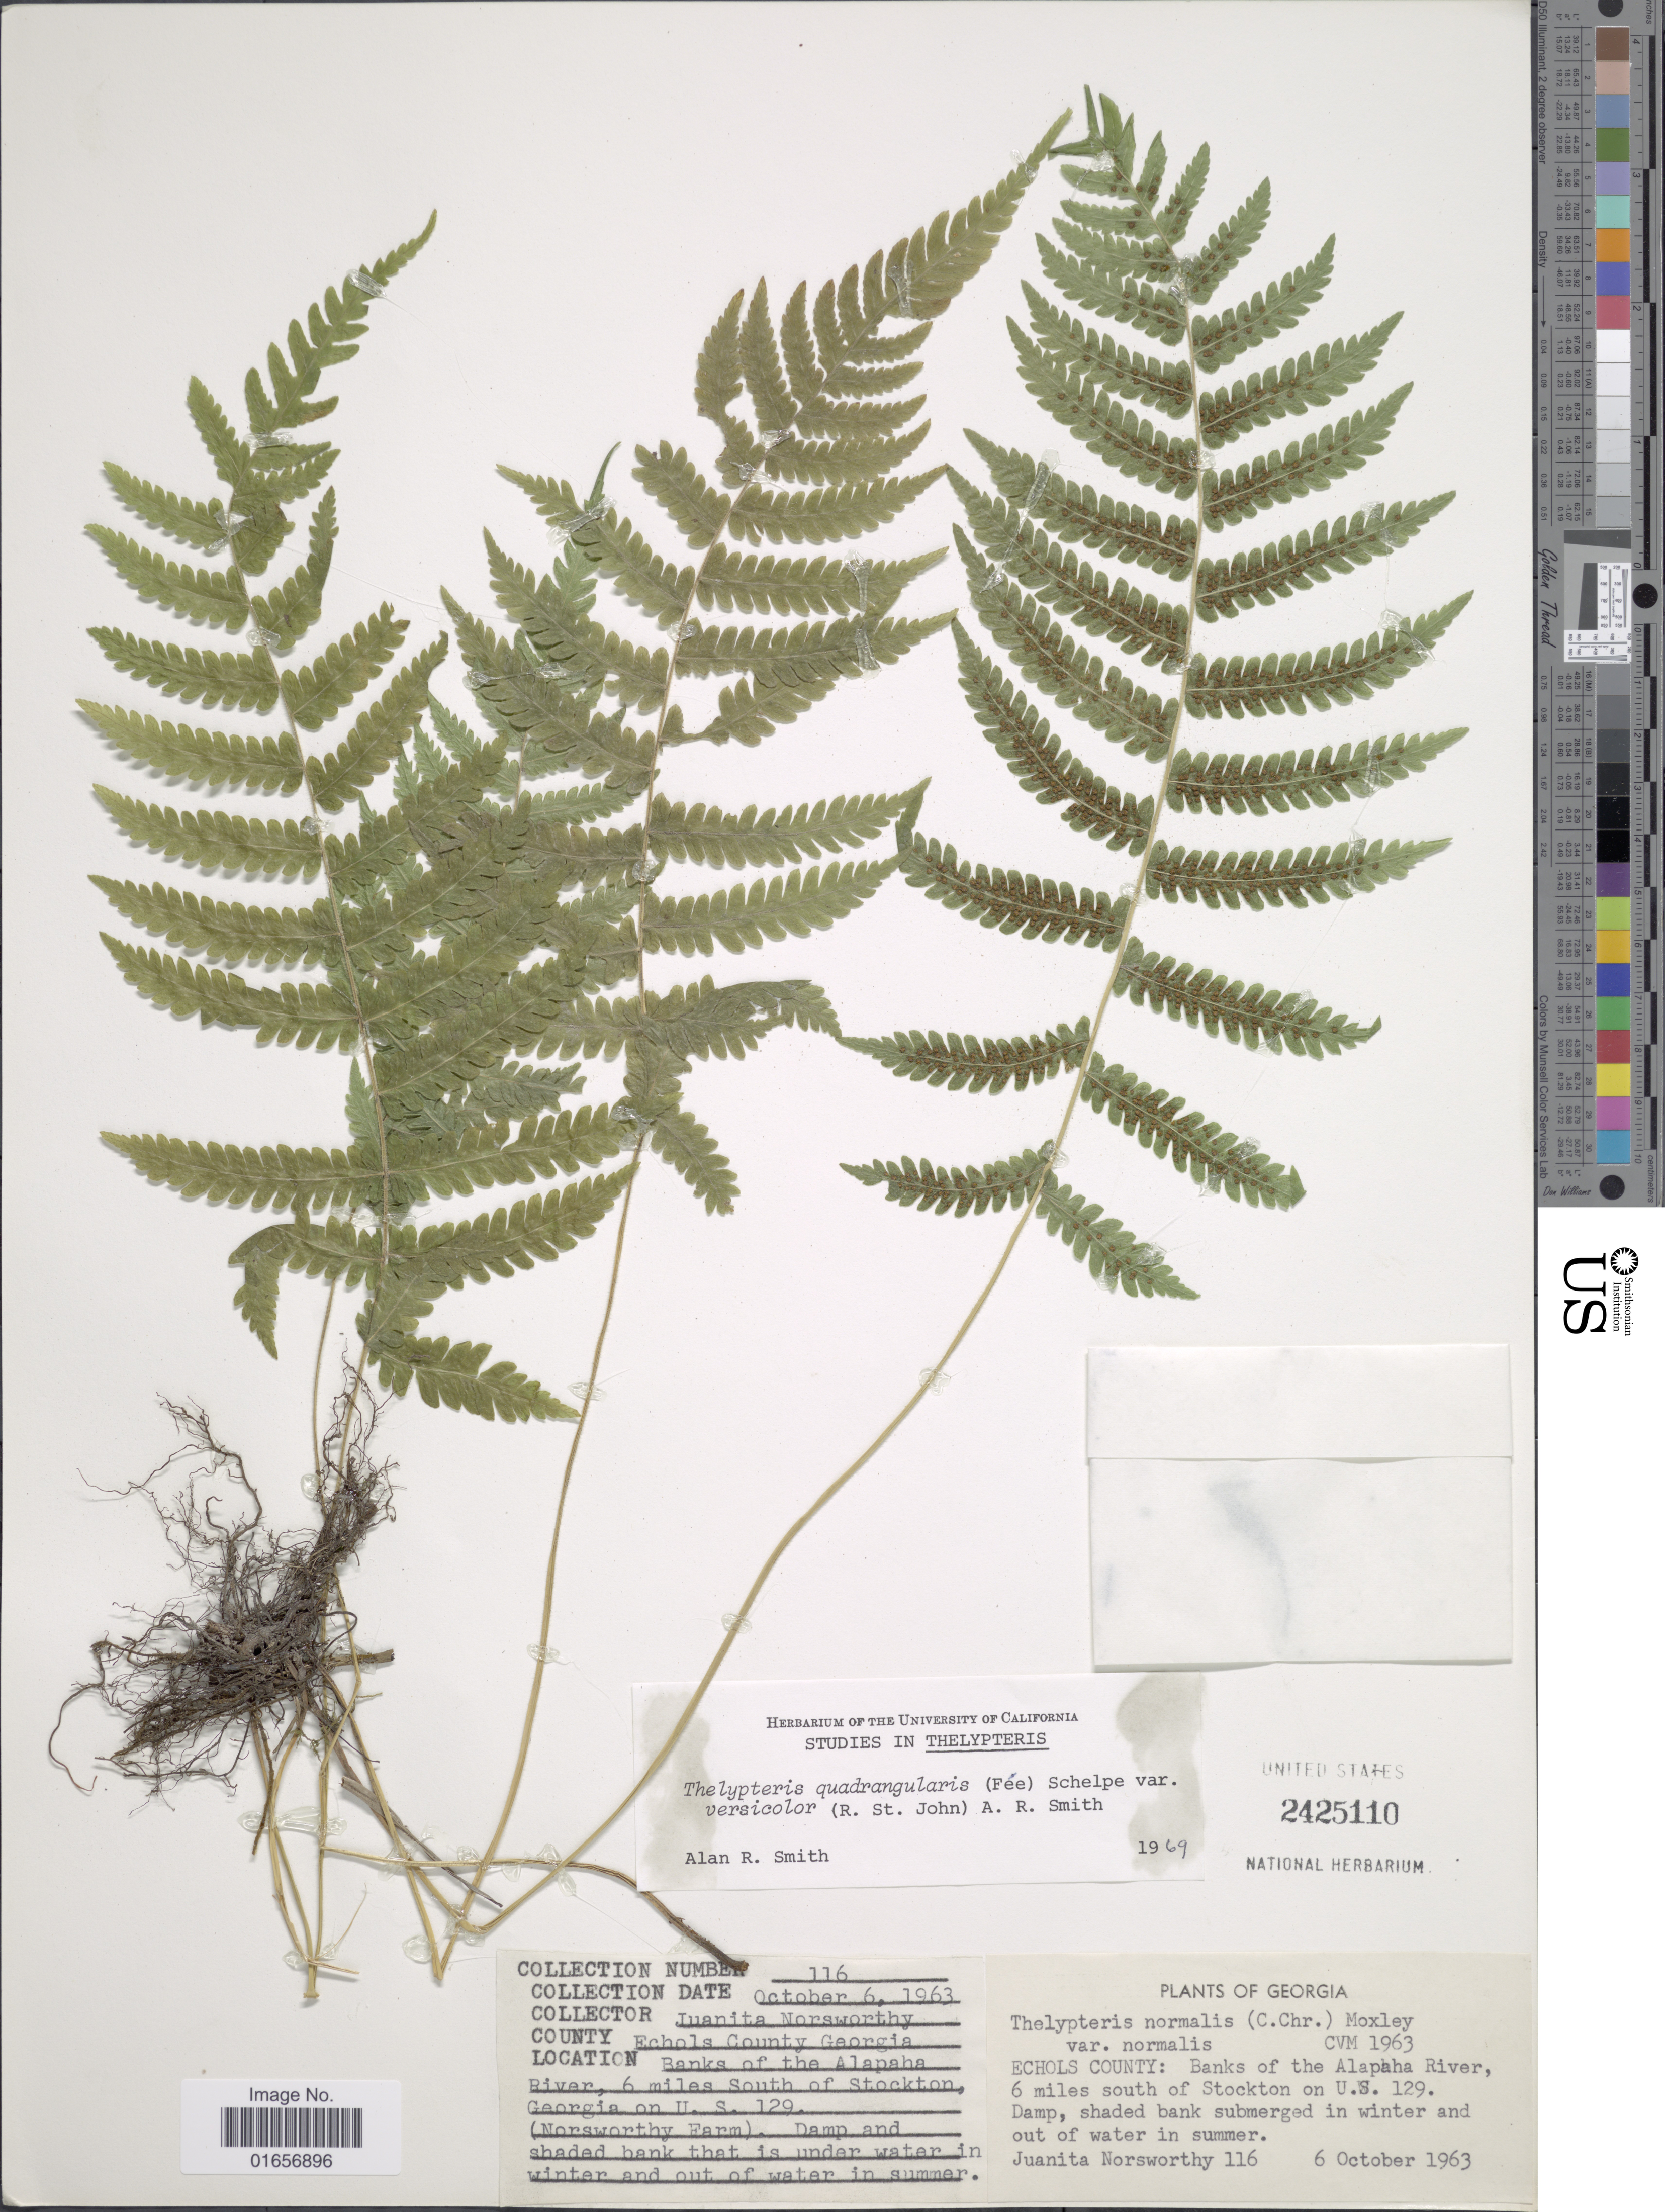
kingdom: Plantae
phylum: Tracheophyta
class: Polypodiopsida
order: Polypodiales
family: Thelypteridaceae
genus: Christella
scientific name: Christella hispidula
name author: (Decne.) Holttum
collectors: J. Norsworthy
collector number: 116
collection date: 1963-10-06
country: United States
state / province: Georgia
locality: Echols County: Banks of the Alapaha River, 6 miles south of Stockton on U. S. 129.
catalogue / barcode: US 2425110